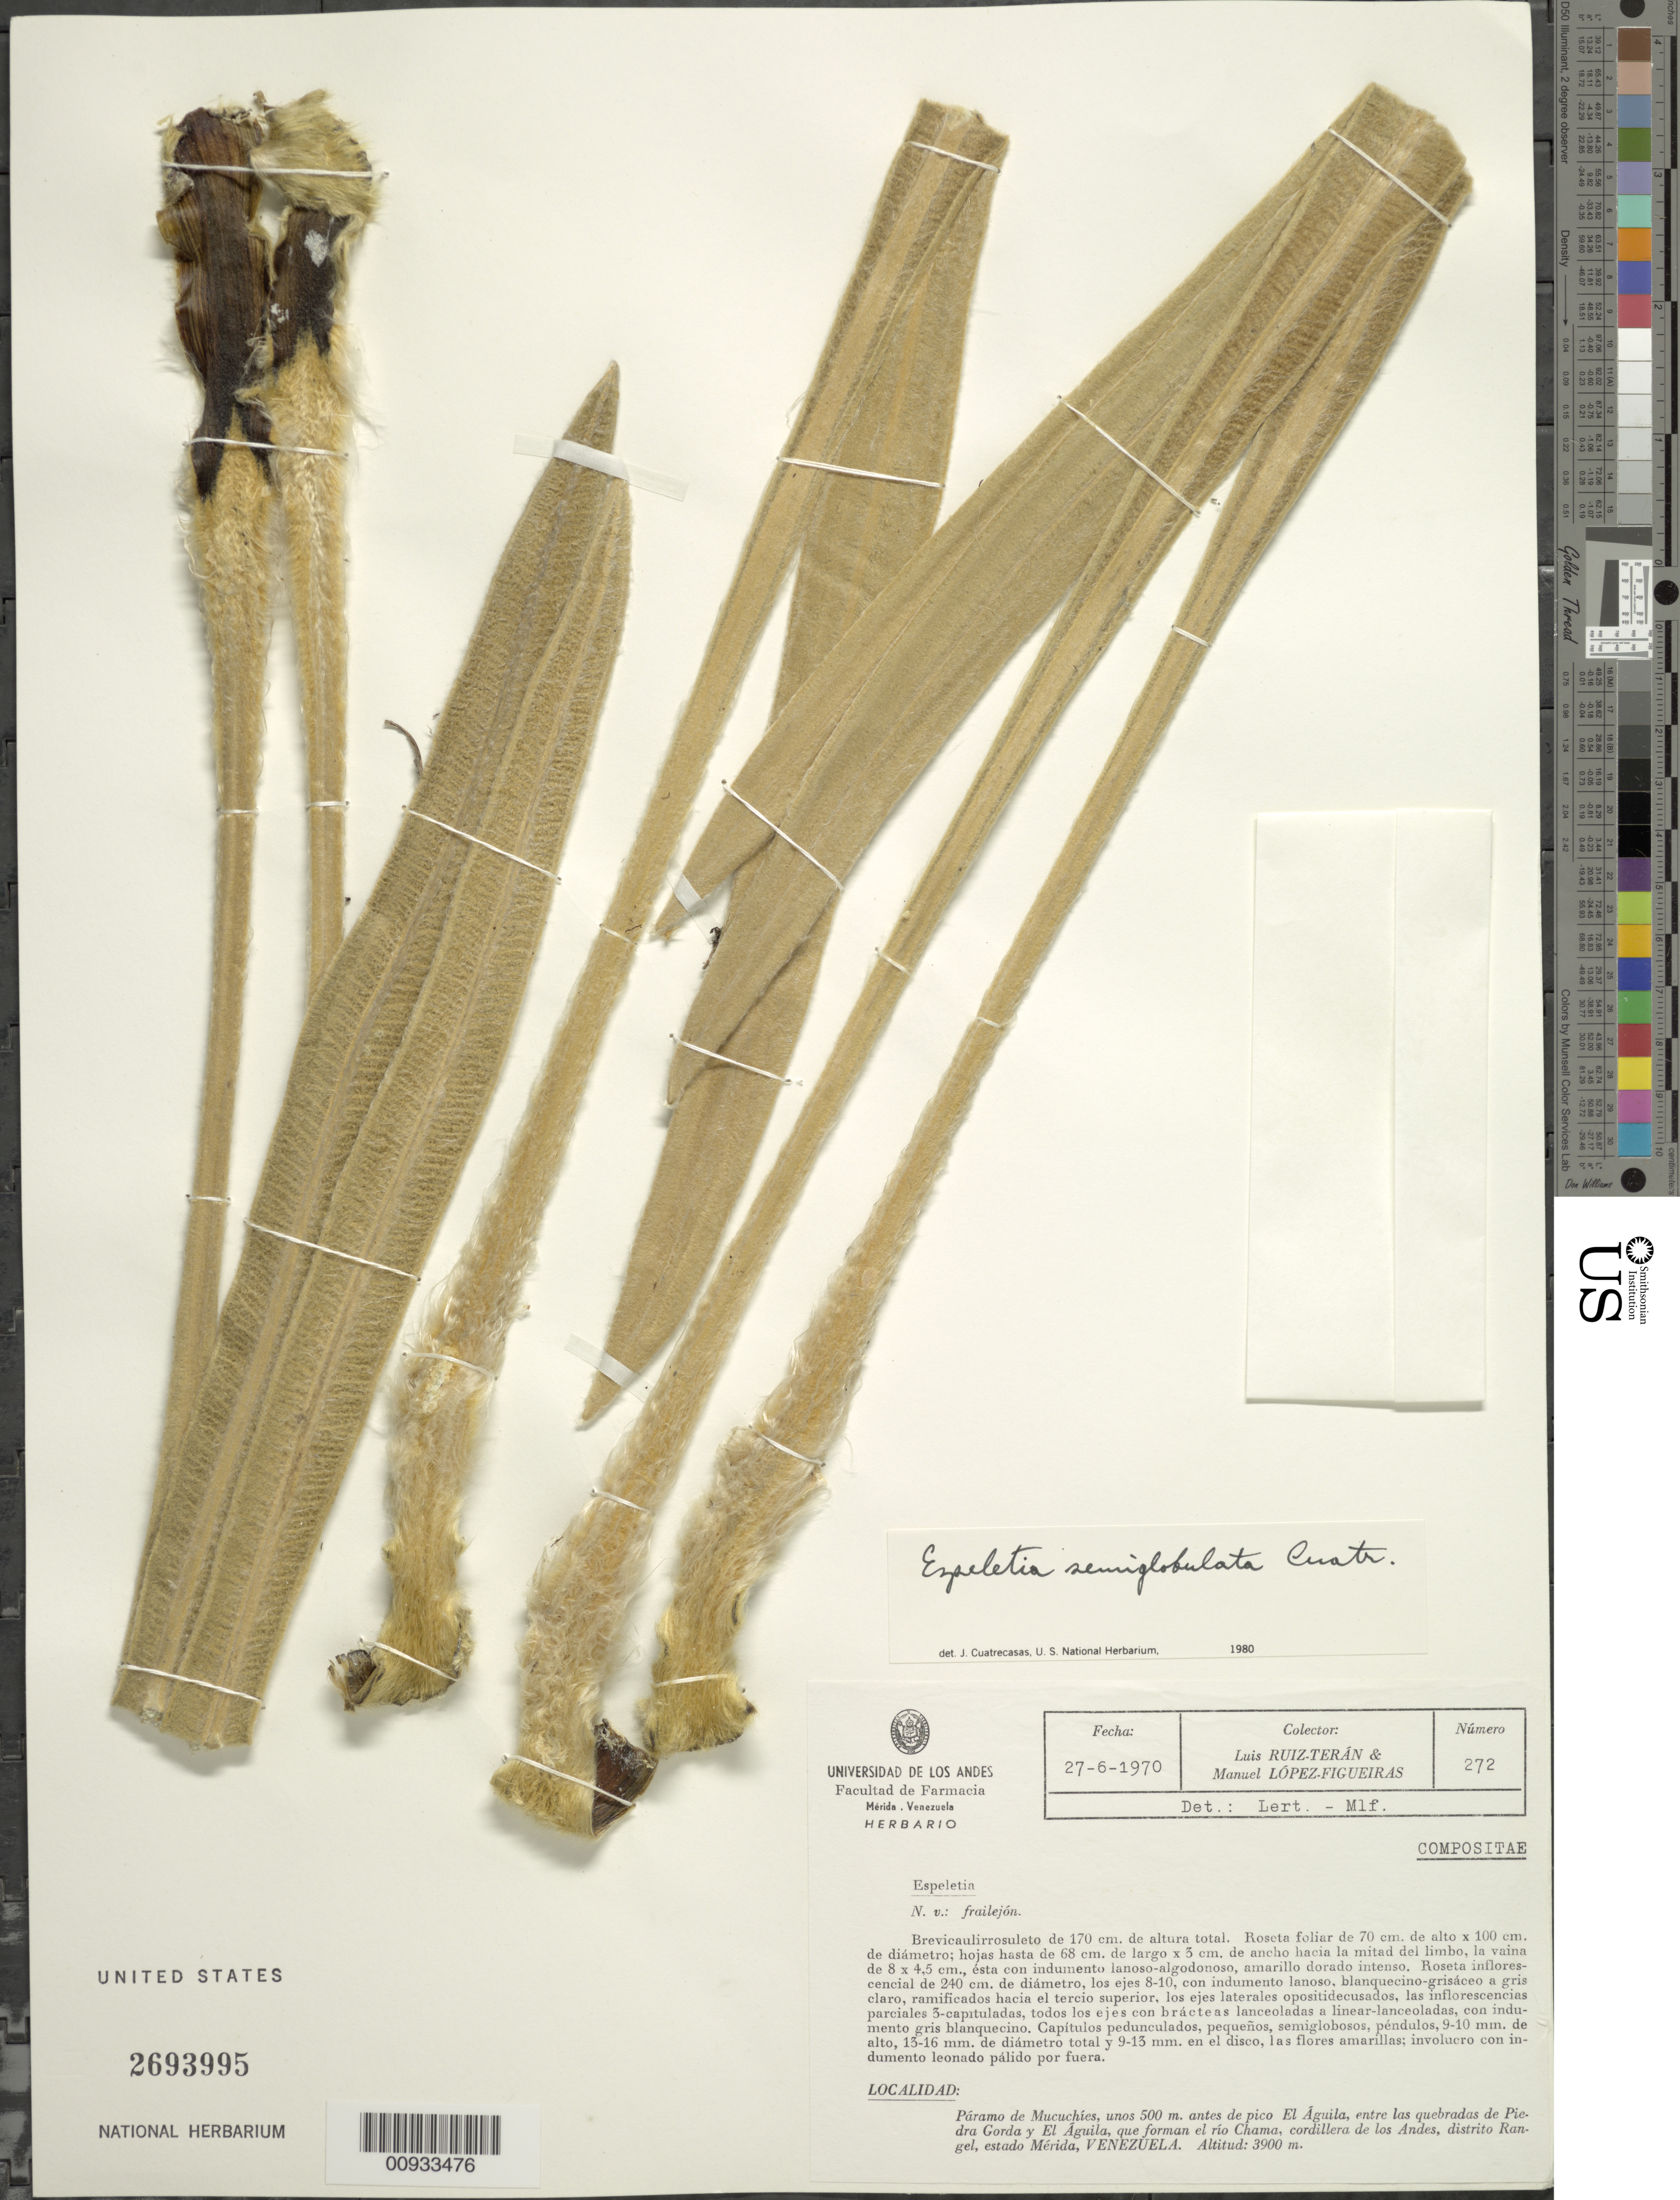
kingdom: Plantae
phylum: Tracheophyta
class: Magnoliopsida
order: Asterales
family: Asteraceae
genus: Espeletia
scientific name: Espeletia semiglobulata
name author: Cuatrec.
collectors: L. Teran & M. López Figueiras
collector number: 272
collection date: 1970-06-27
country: Venezuela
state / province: Mérida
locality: Paramo de Mucuchies, unos 500 m. antes de pico El Aguila, entre las quebradas de Piedra Gorda y El Aguila, que forman el rio Chama, Cordillera de Los Andes, Distrito Rangel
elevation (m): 3900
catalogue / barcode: US 2693995